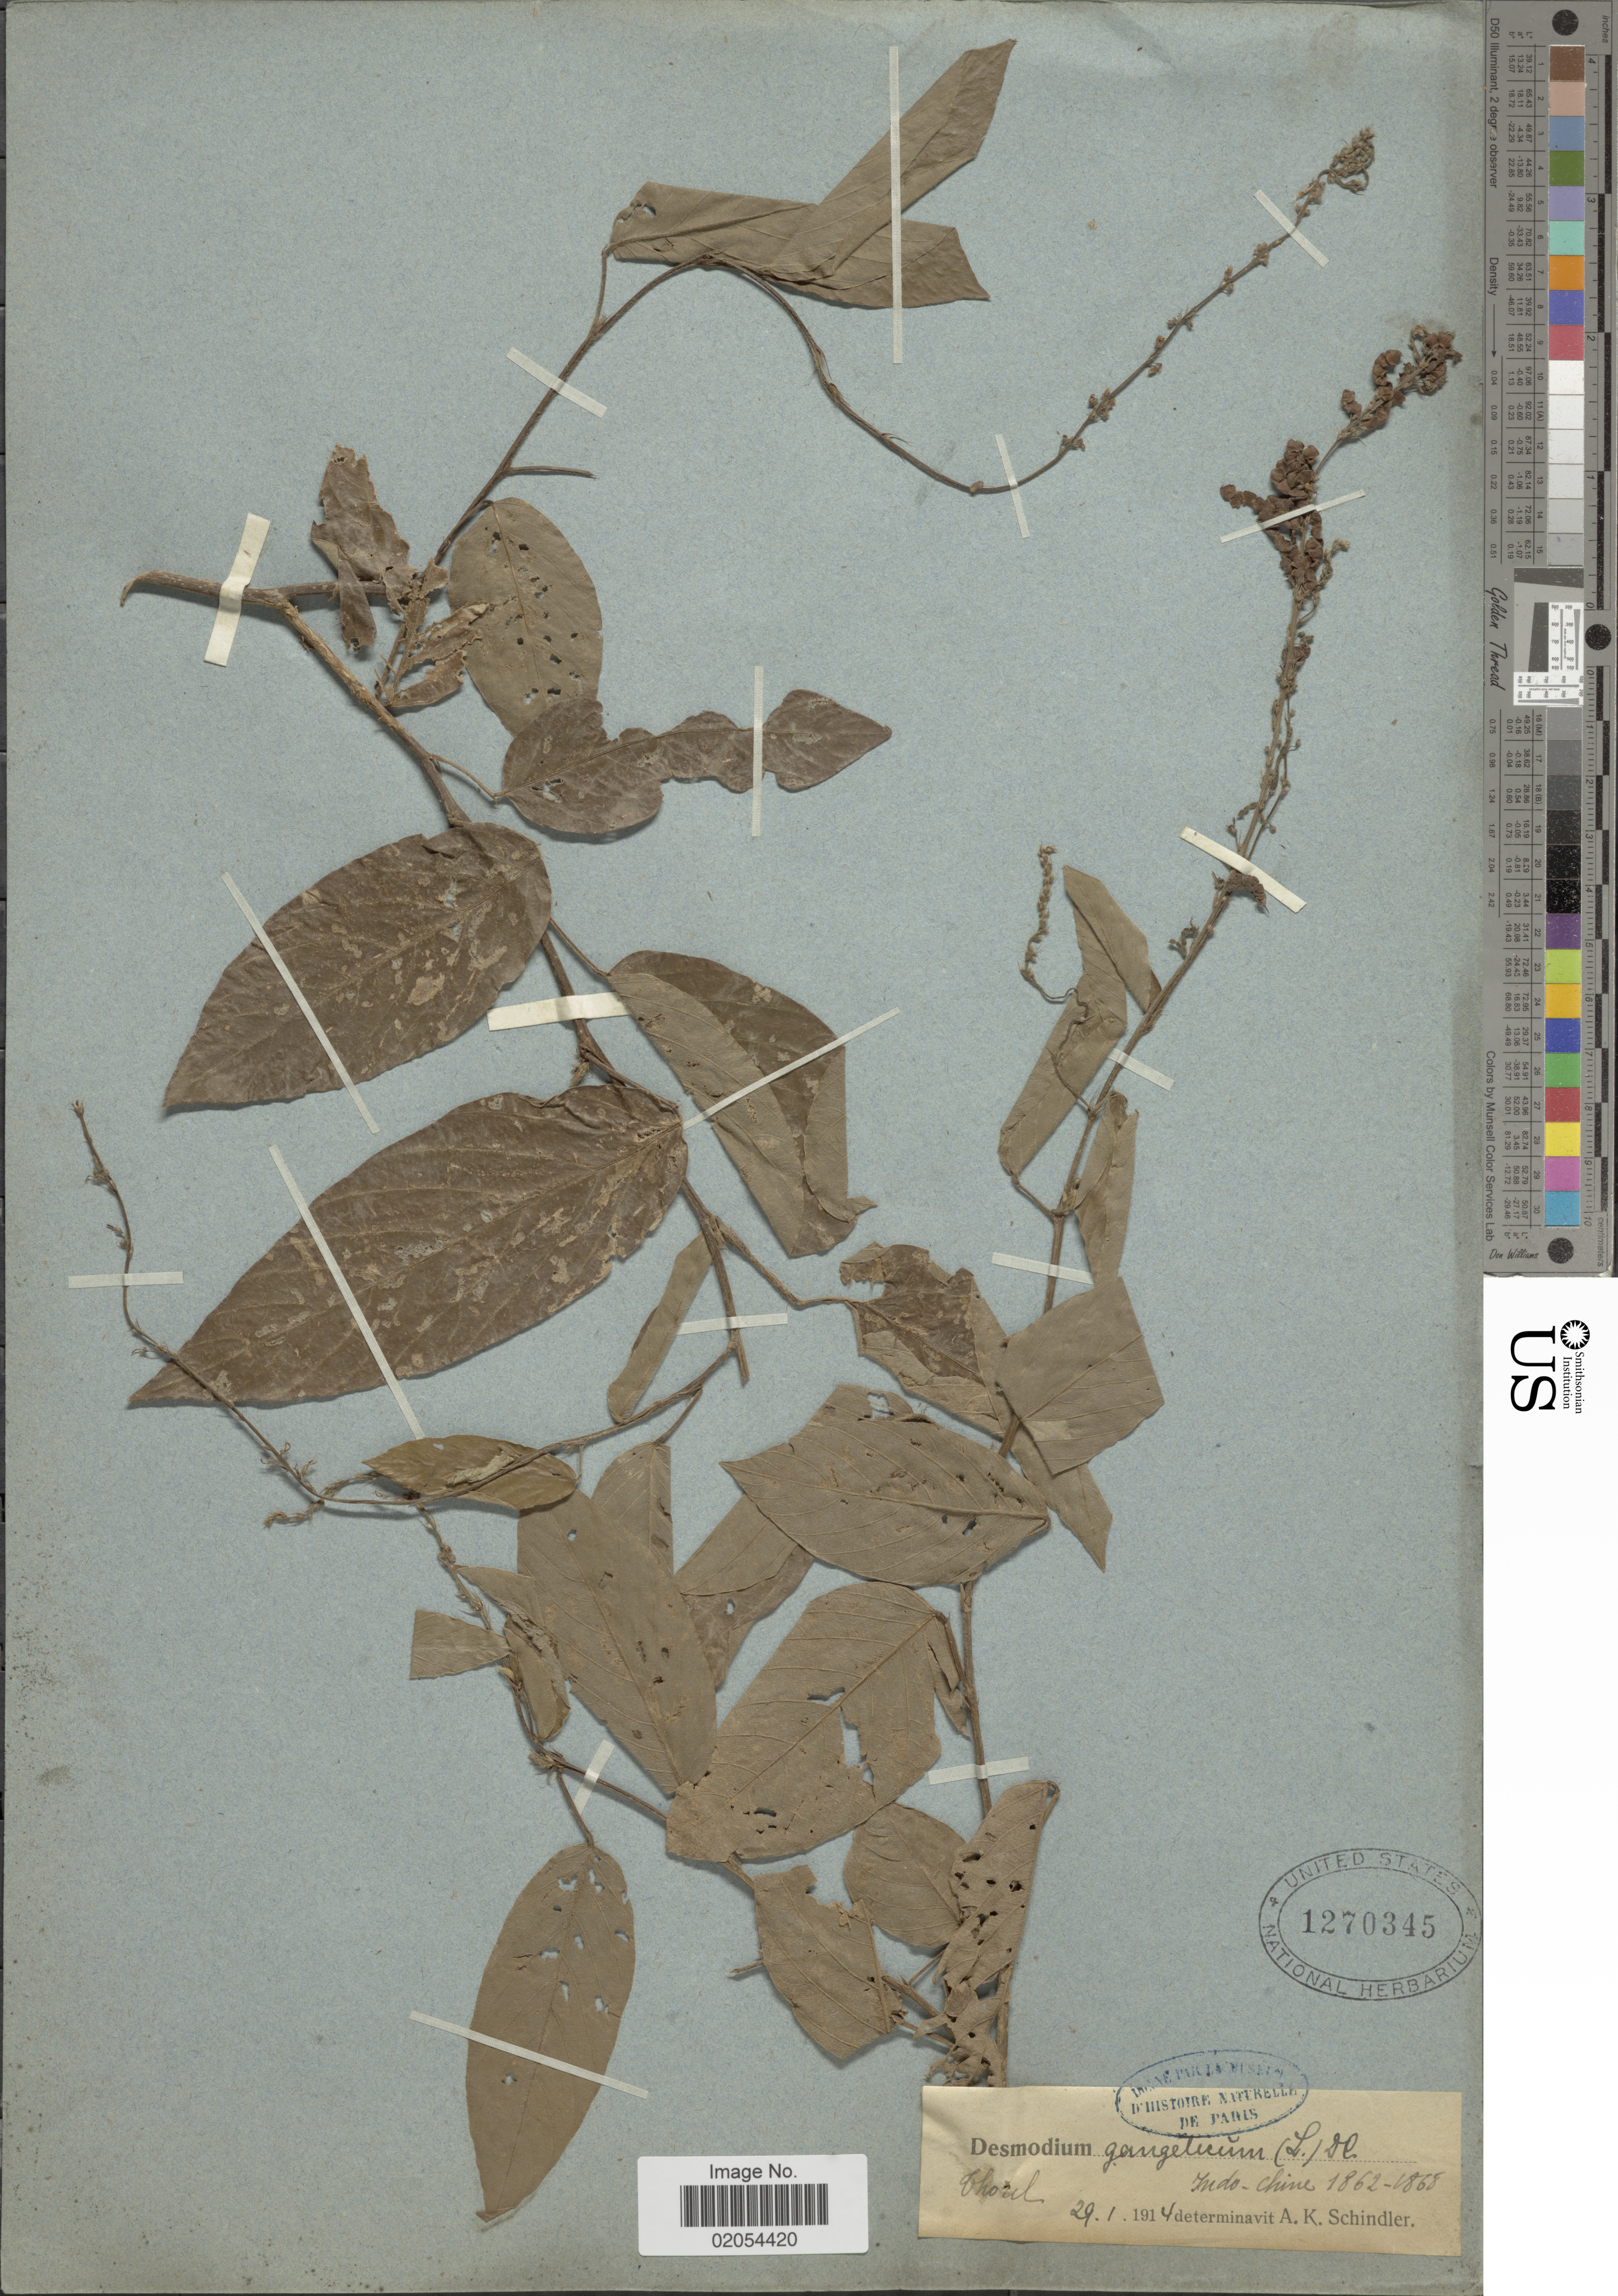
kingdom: Plantae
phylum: Tracheophyta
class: Magnoliopsida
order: Fabales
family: Fabaceae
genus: Pleurolobus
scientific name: Pleurolobus gangeticus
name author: (L.) J. St.-Hil. ex H. Ohashi & K. Ohashi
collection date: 1862/1868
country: Vietnam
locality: Indo-Chine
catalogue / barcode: US 1270345